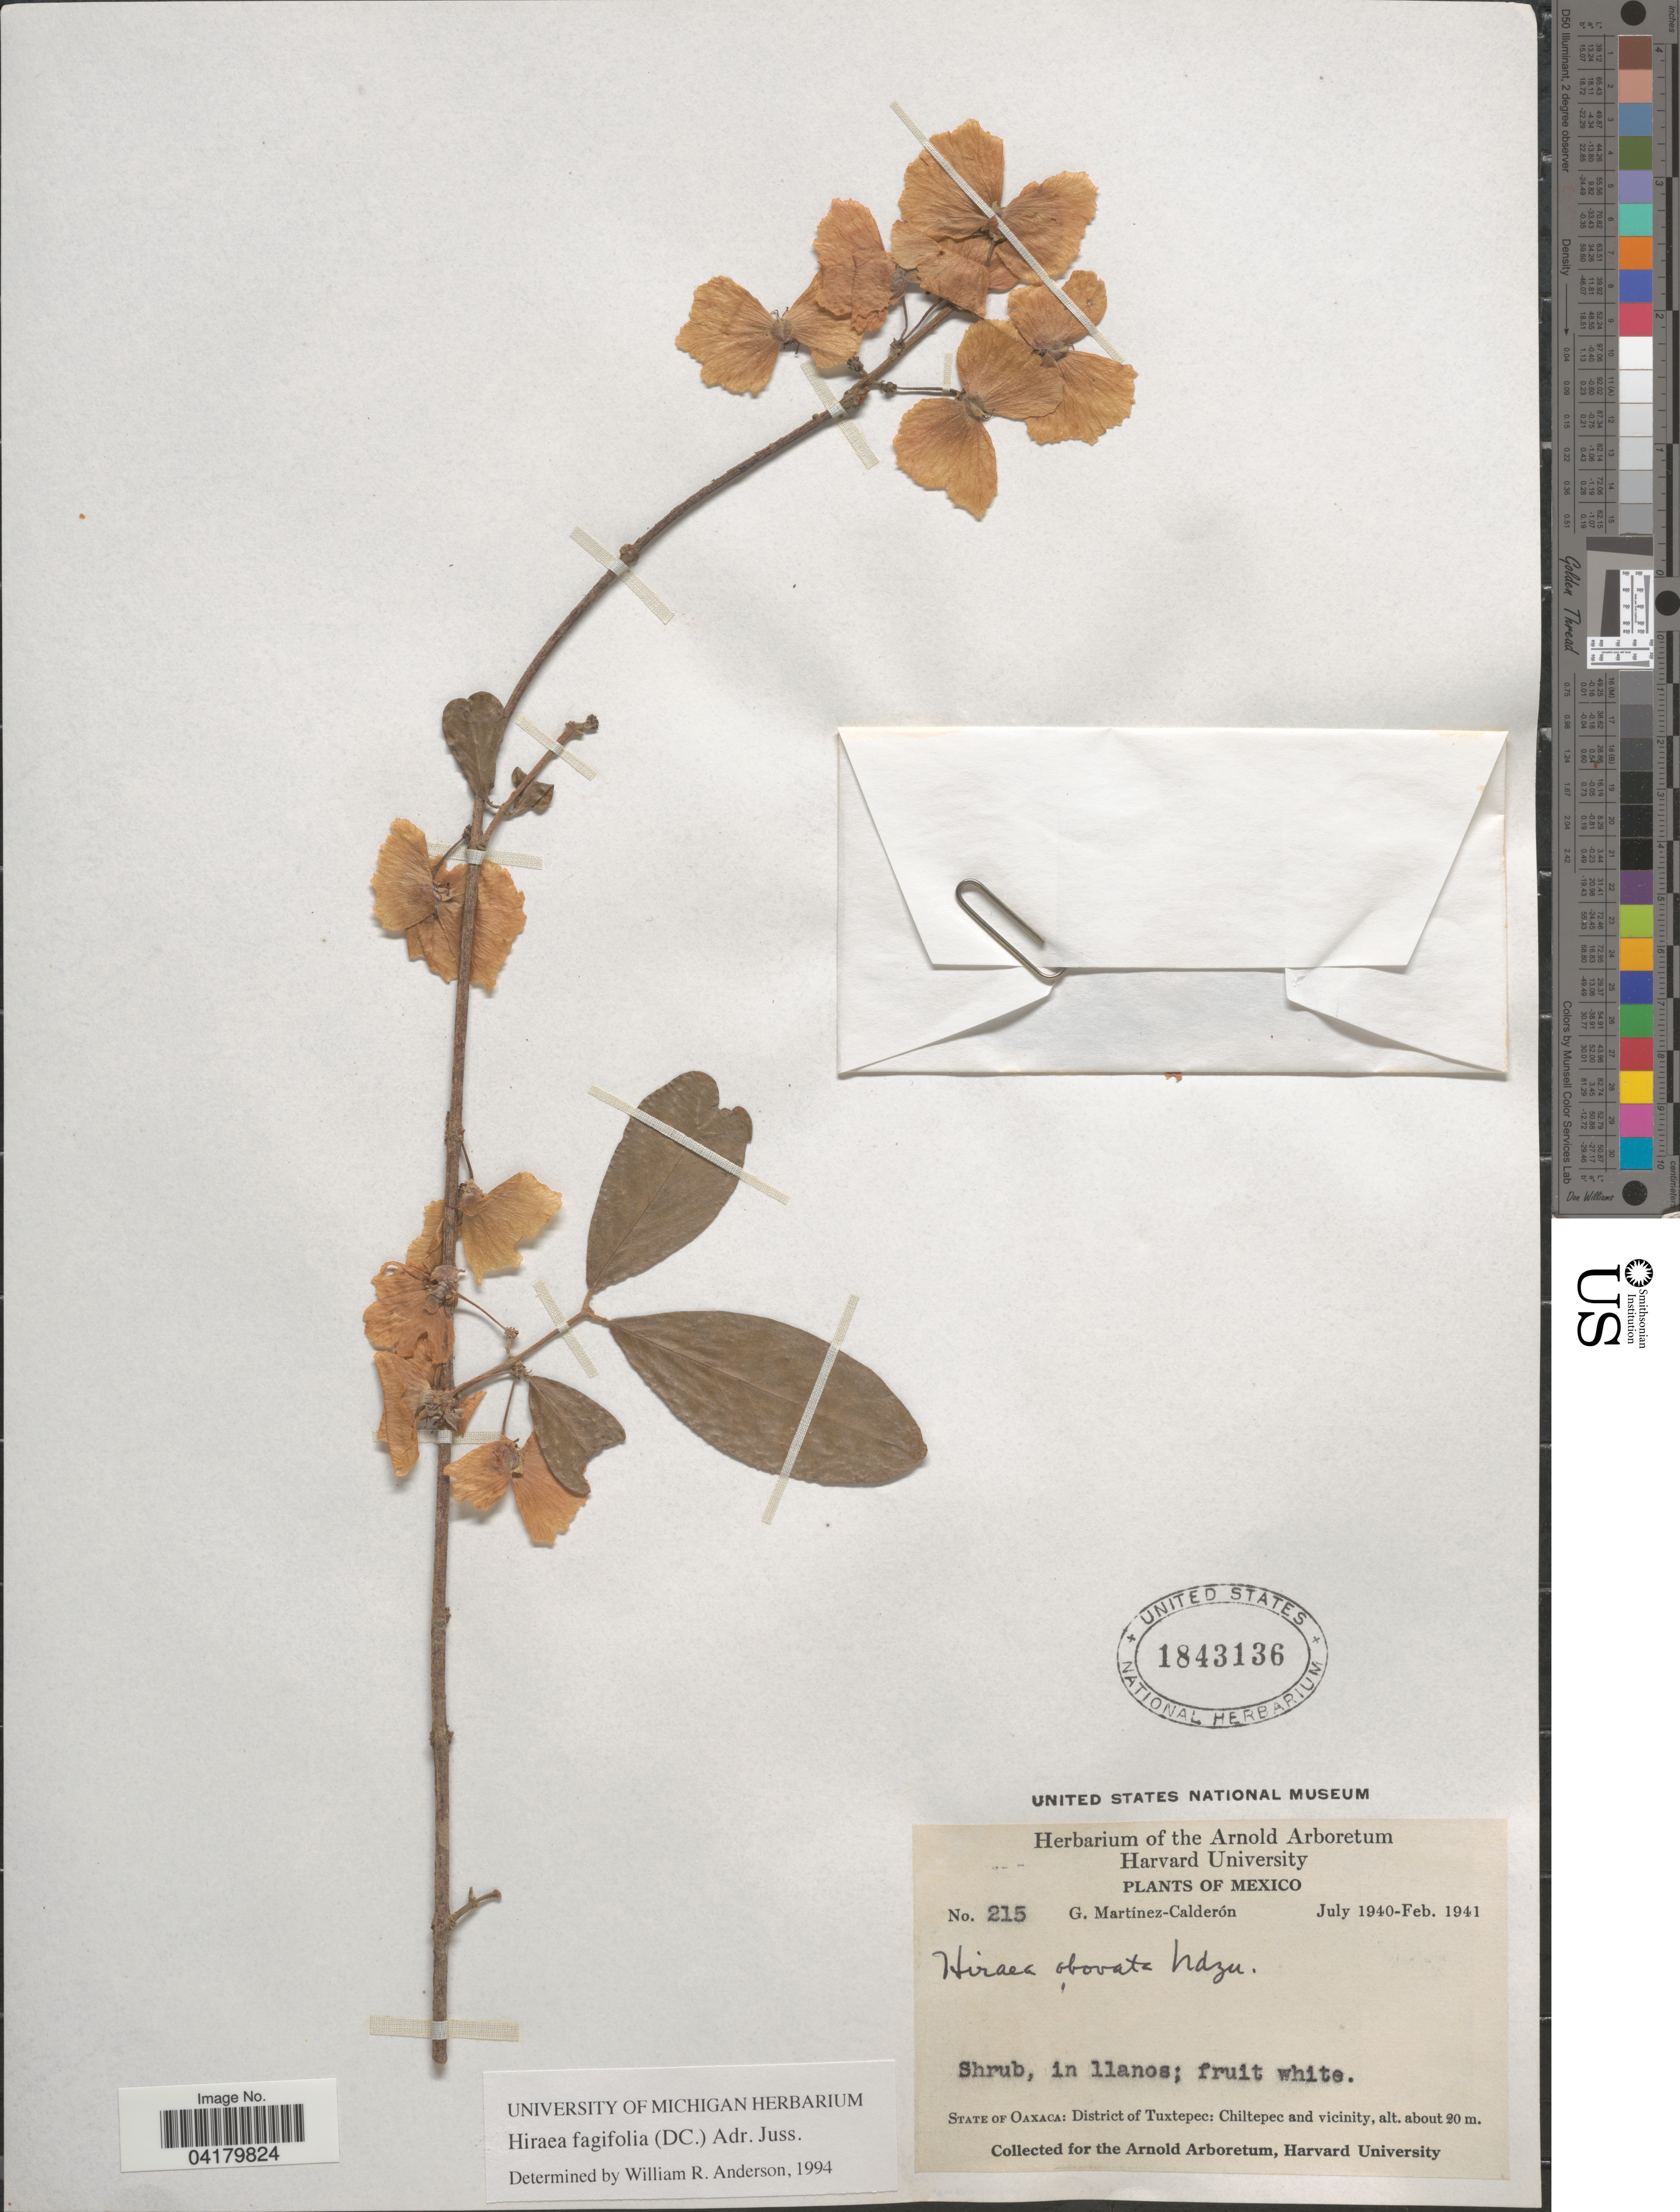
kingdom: Plantae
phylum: Tracheophyta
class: Magnoliopsida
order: Malpighiales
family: Malpighiaceae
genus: Hiraea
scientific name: Hiraea fagifolia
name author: (DC.) A. Juss.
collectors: G. Martínez Calderón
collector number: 215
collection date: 1940-07/1941-02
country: Mexico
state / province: Oaxaca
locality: District of Tuxtepec: Chiltepec and vicinity.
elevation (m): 20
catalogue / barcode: US 1843136